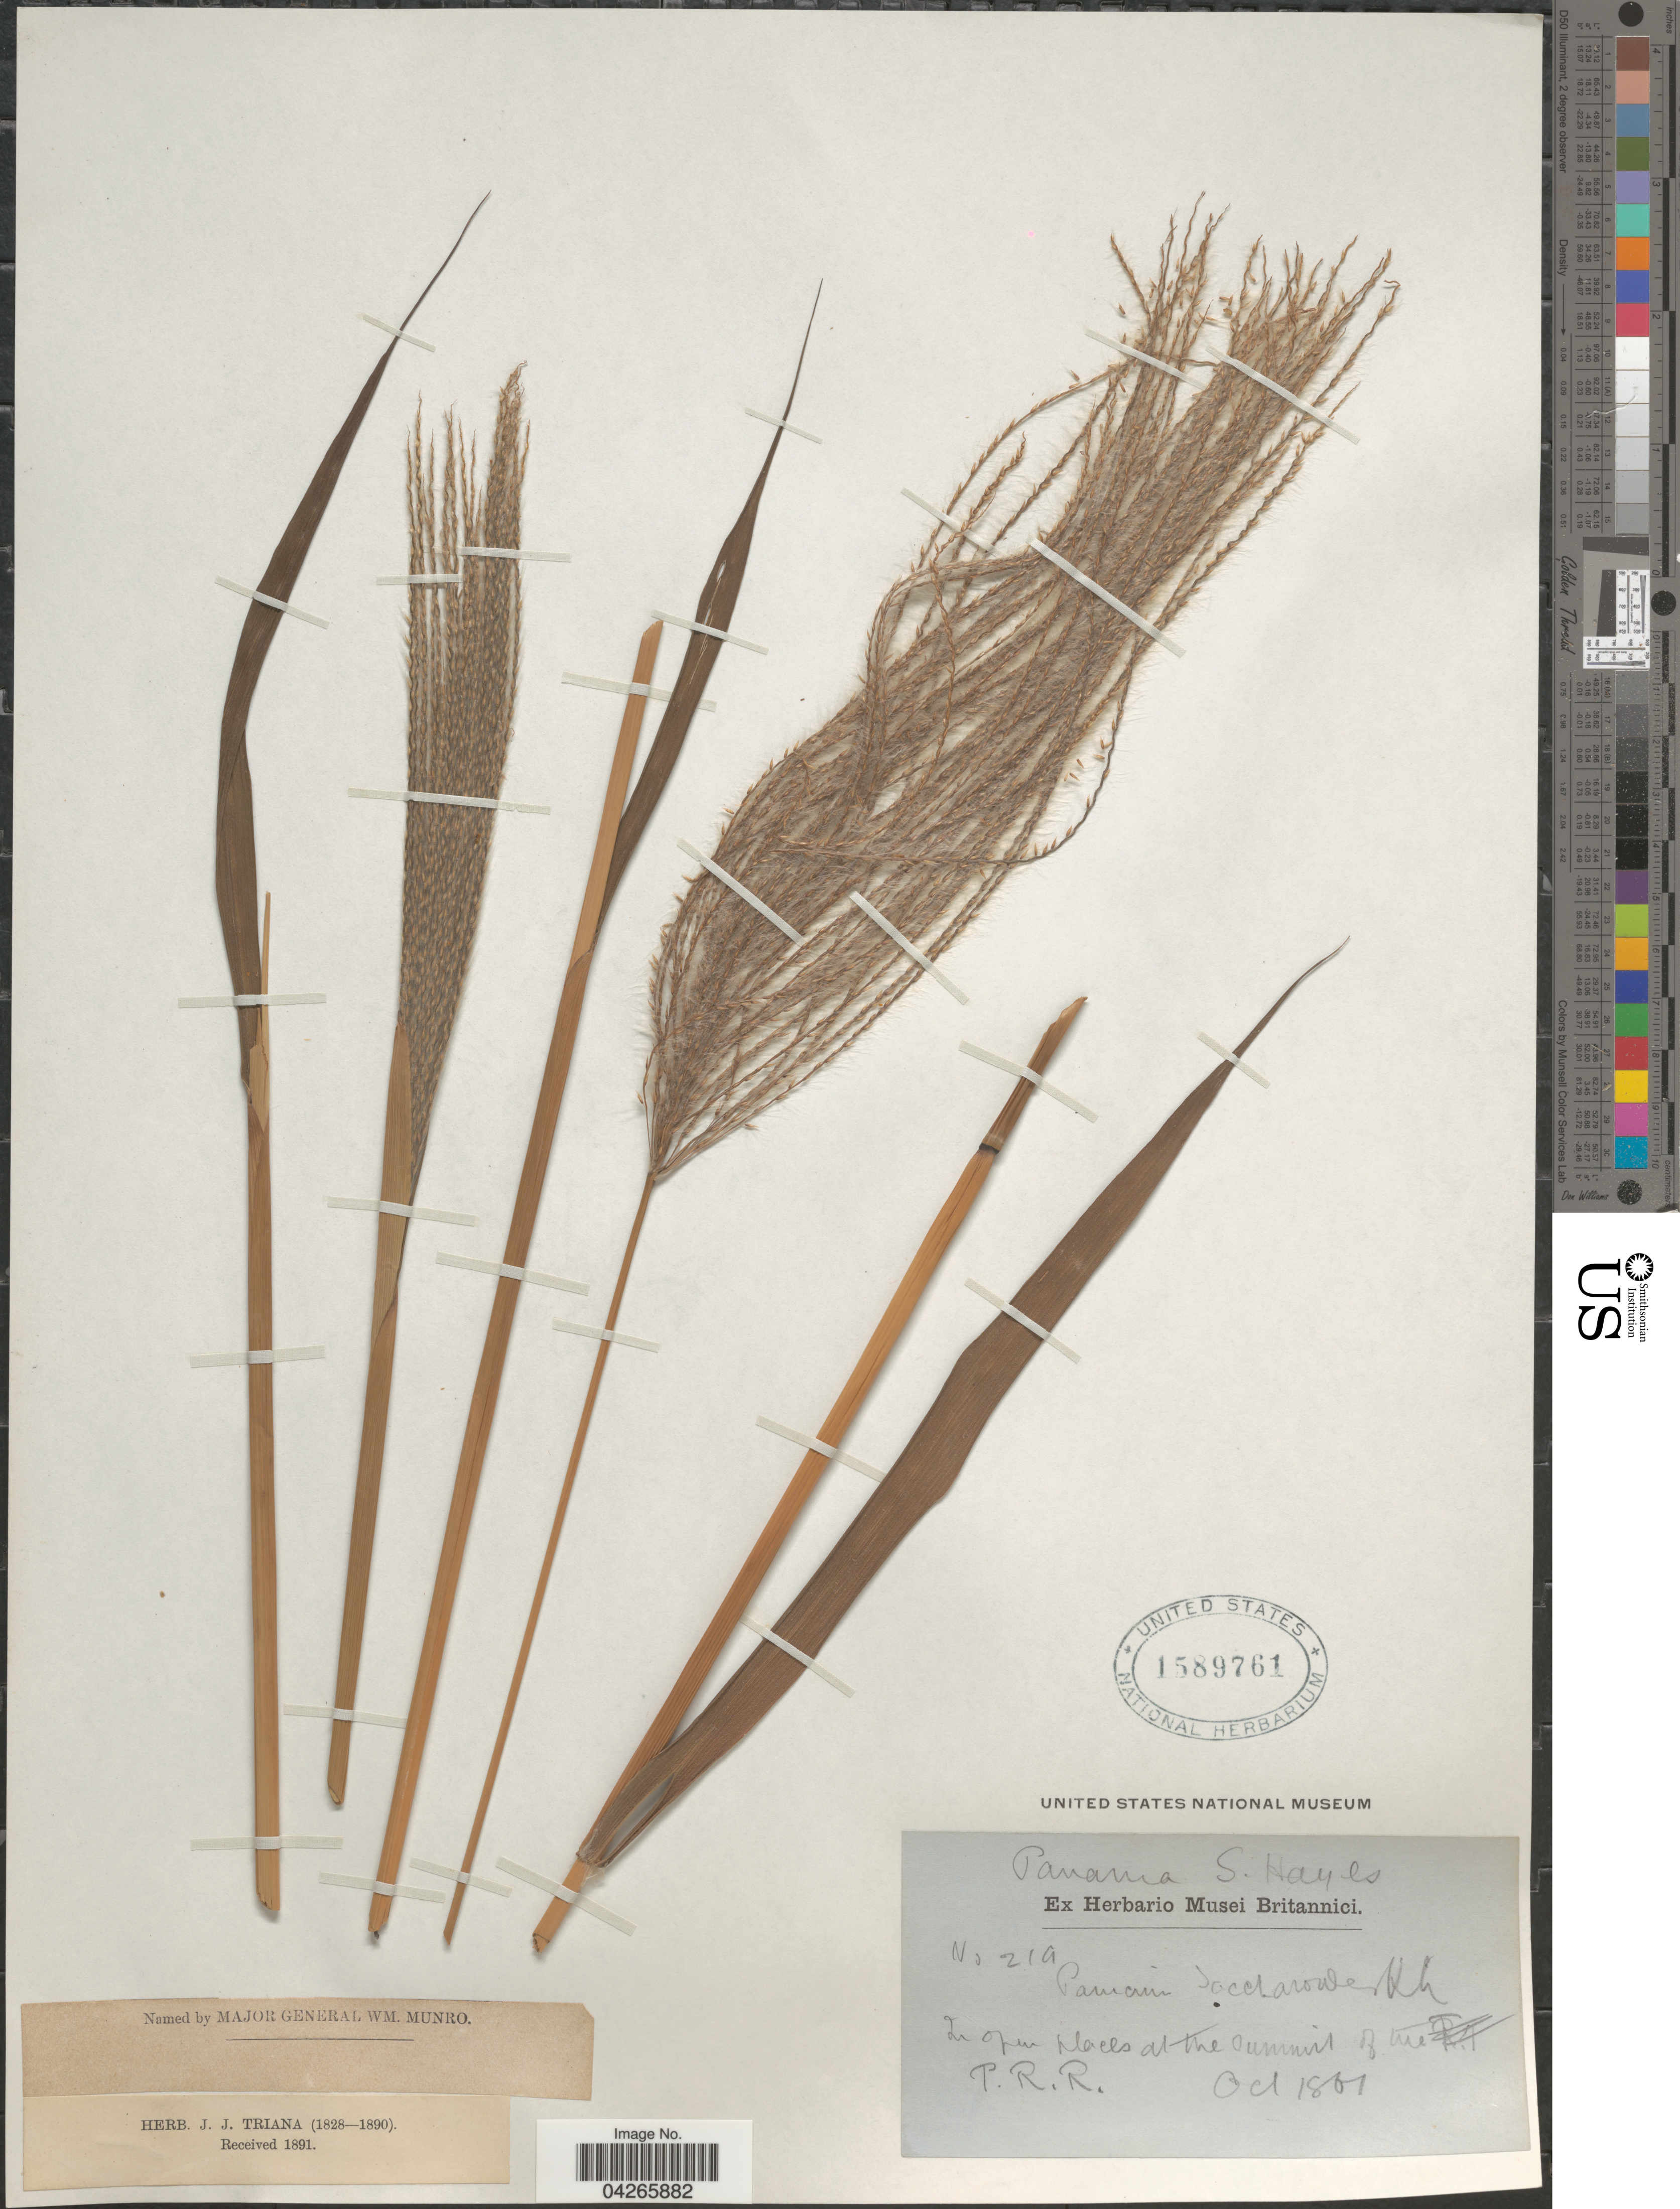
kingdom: Plantae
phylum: Tracheophyta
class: Liliopsida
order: Poales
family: Poaceae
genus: Paspalum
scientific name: Paspalum saccharoides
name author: Nees ex Trin.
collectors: S. Hayes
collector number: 219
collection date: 1861-10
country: Panama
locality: At the summit of the P.R.R.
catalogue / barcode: US 1589761